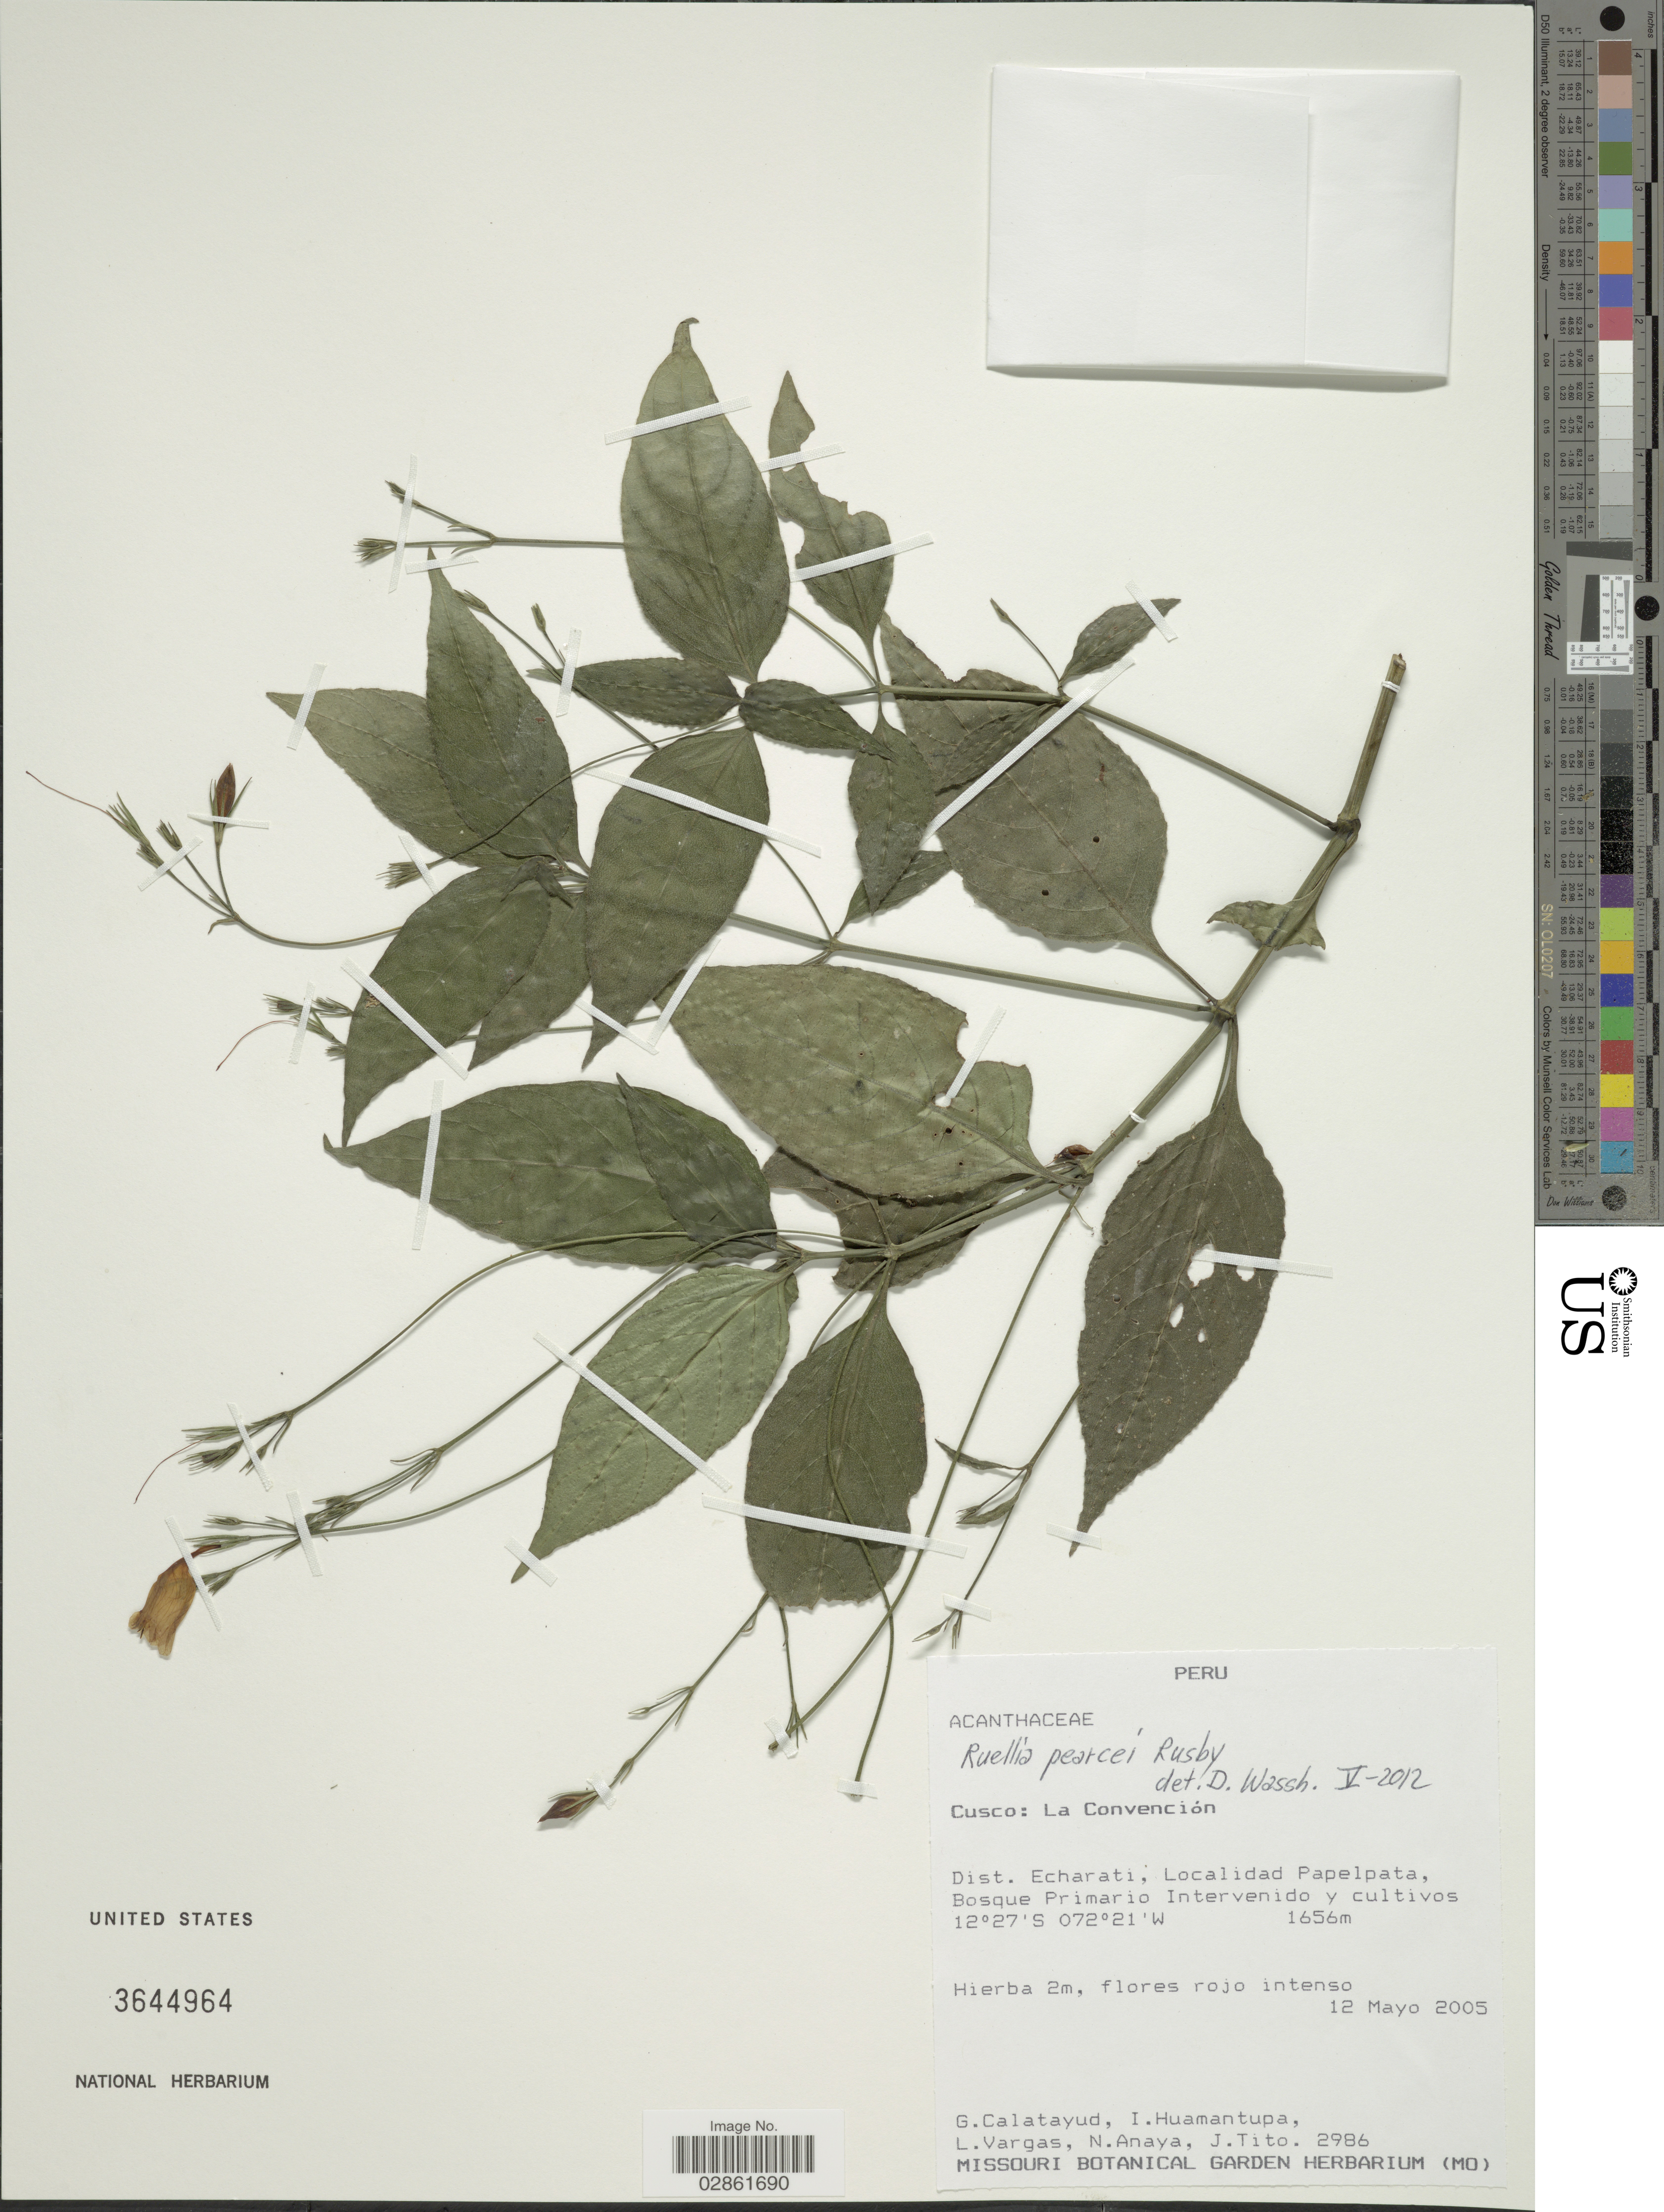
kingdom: Plantae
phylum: Tracheophyta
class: Magnoliopsida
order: Lamiales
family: Acanthaceae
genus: Ruellia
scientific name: Ruellia pearcei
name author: Rusby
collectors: G. Calatayud, I. Huamantupa, L. Vargas, N. Anaya & J. Tito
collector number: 2986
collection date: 2005-05-12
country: Peru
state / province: Cusco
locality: La Convención. Dist. Echarati, Localidad Papelpata.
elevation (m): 1656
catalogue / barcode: US 3644964